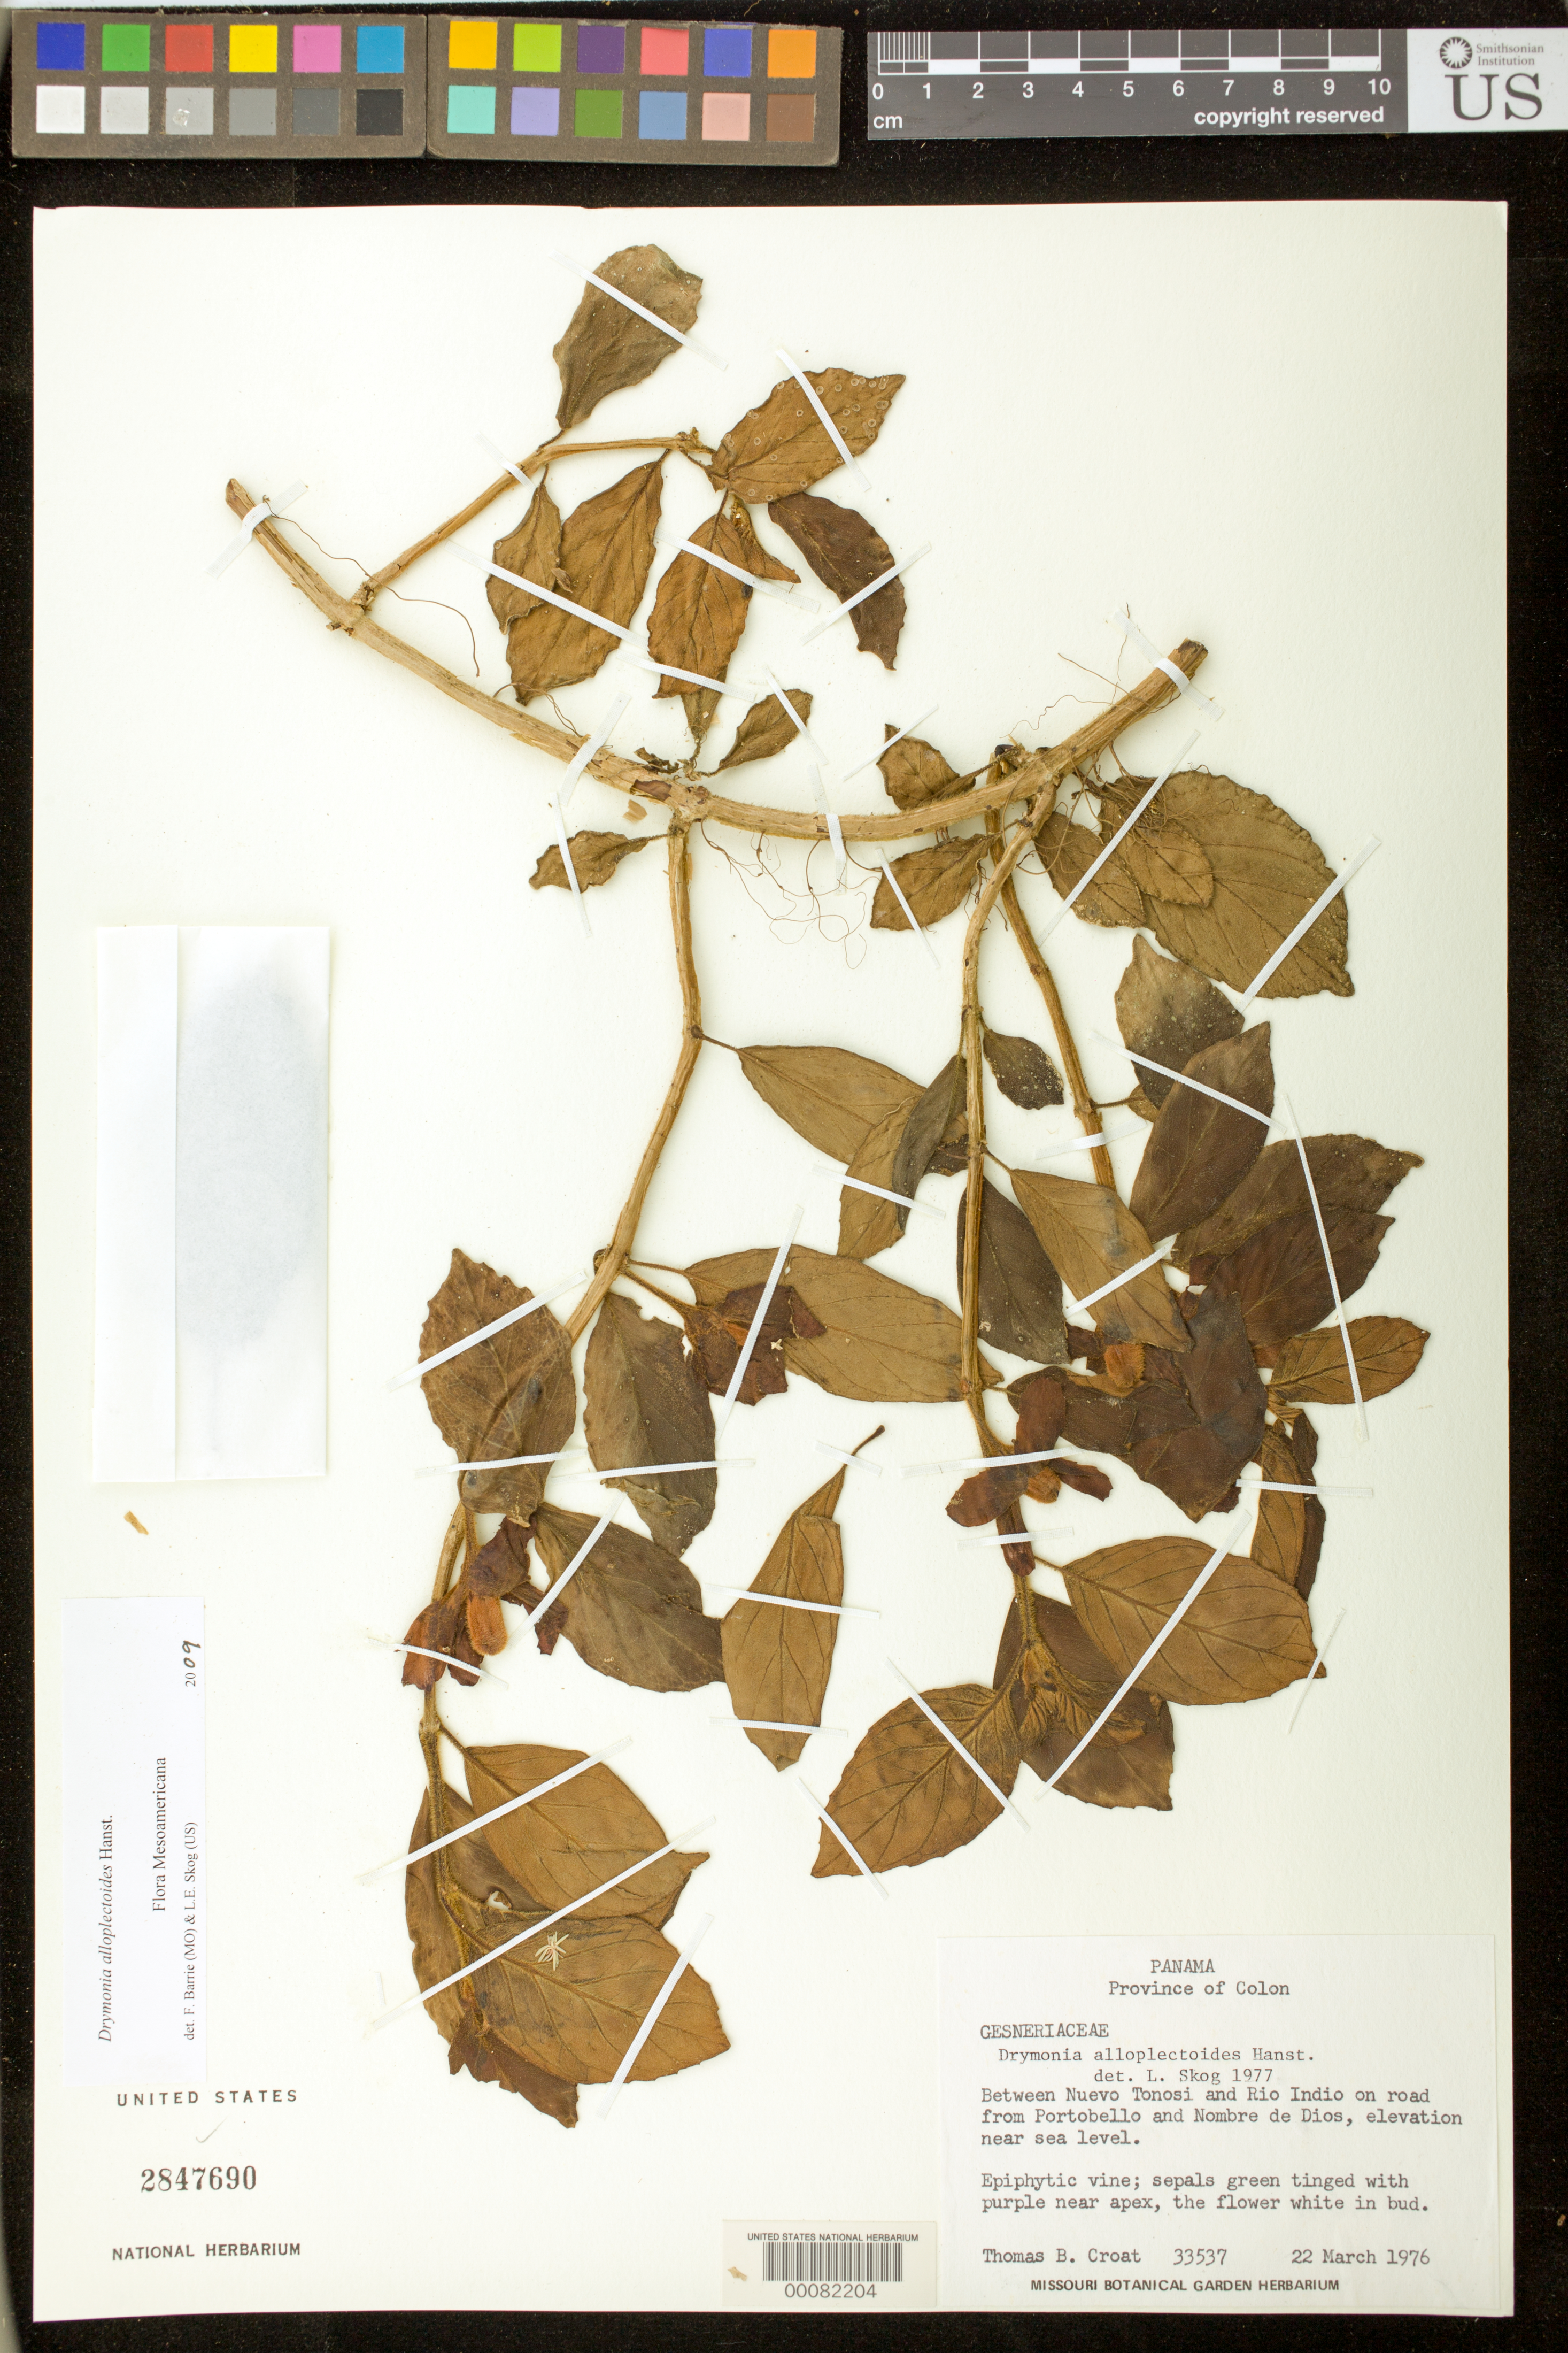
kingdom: Plantae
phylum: Tracheophyta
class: Magnoliopsida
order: Lamiales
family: Gesneriaceae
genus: Drymonia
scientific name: Drymonia alloplectoides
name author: Hanst.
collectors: T. B. Croat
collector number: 33537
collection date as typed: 22 Mar 1976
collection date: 1976-03-22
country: Panama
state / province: Colón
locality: Between Nuevo Tonosi and Rio Indio on road from Portobello and Nombre de Dios, elevation near sea level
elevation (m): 0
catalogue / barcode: US 2847690